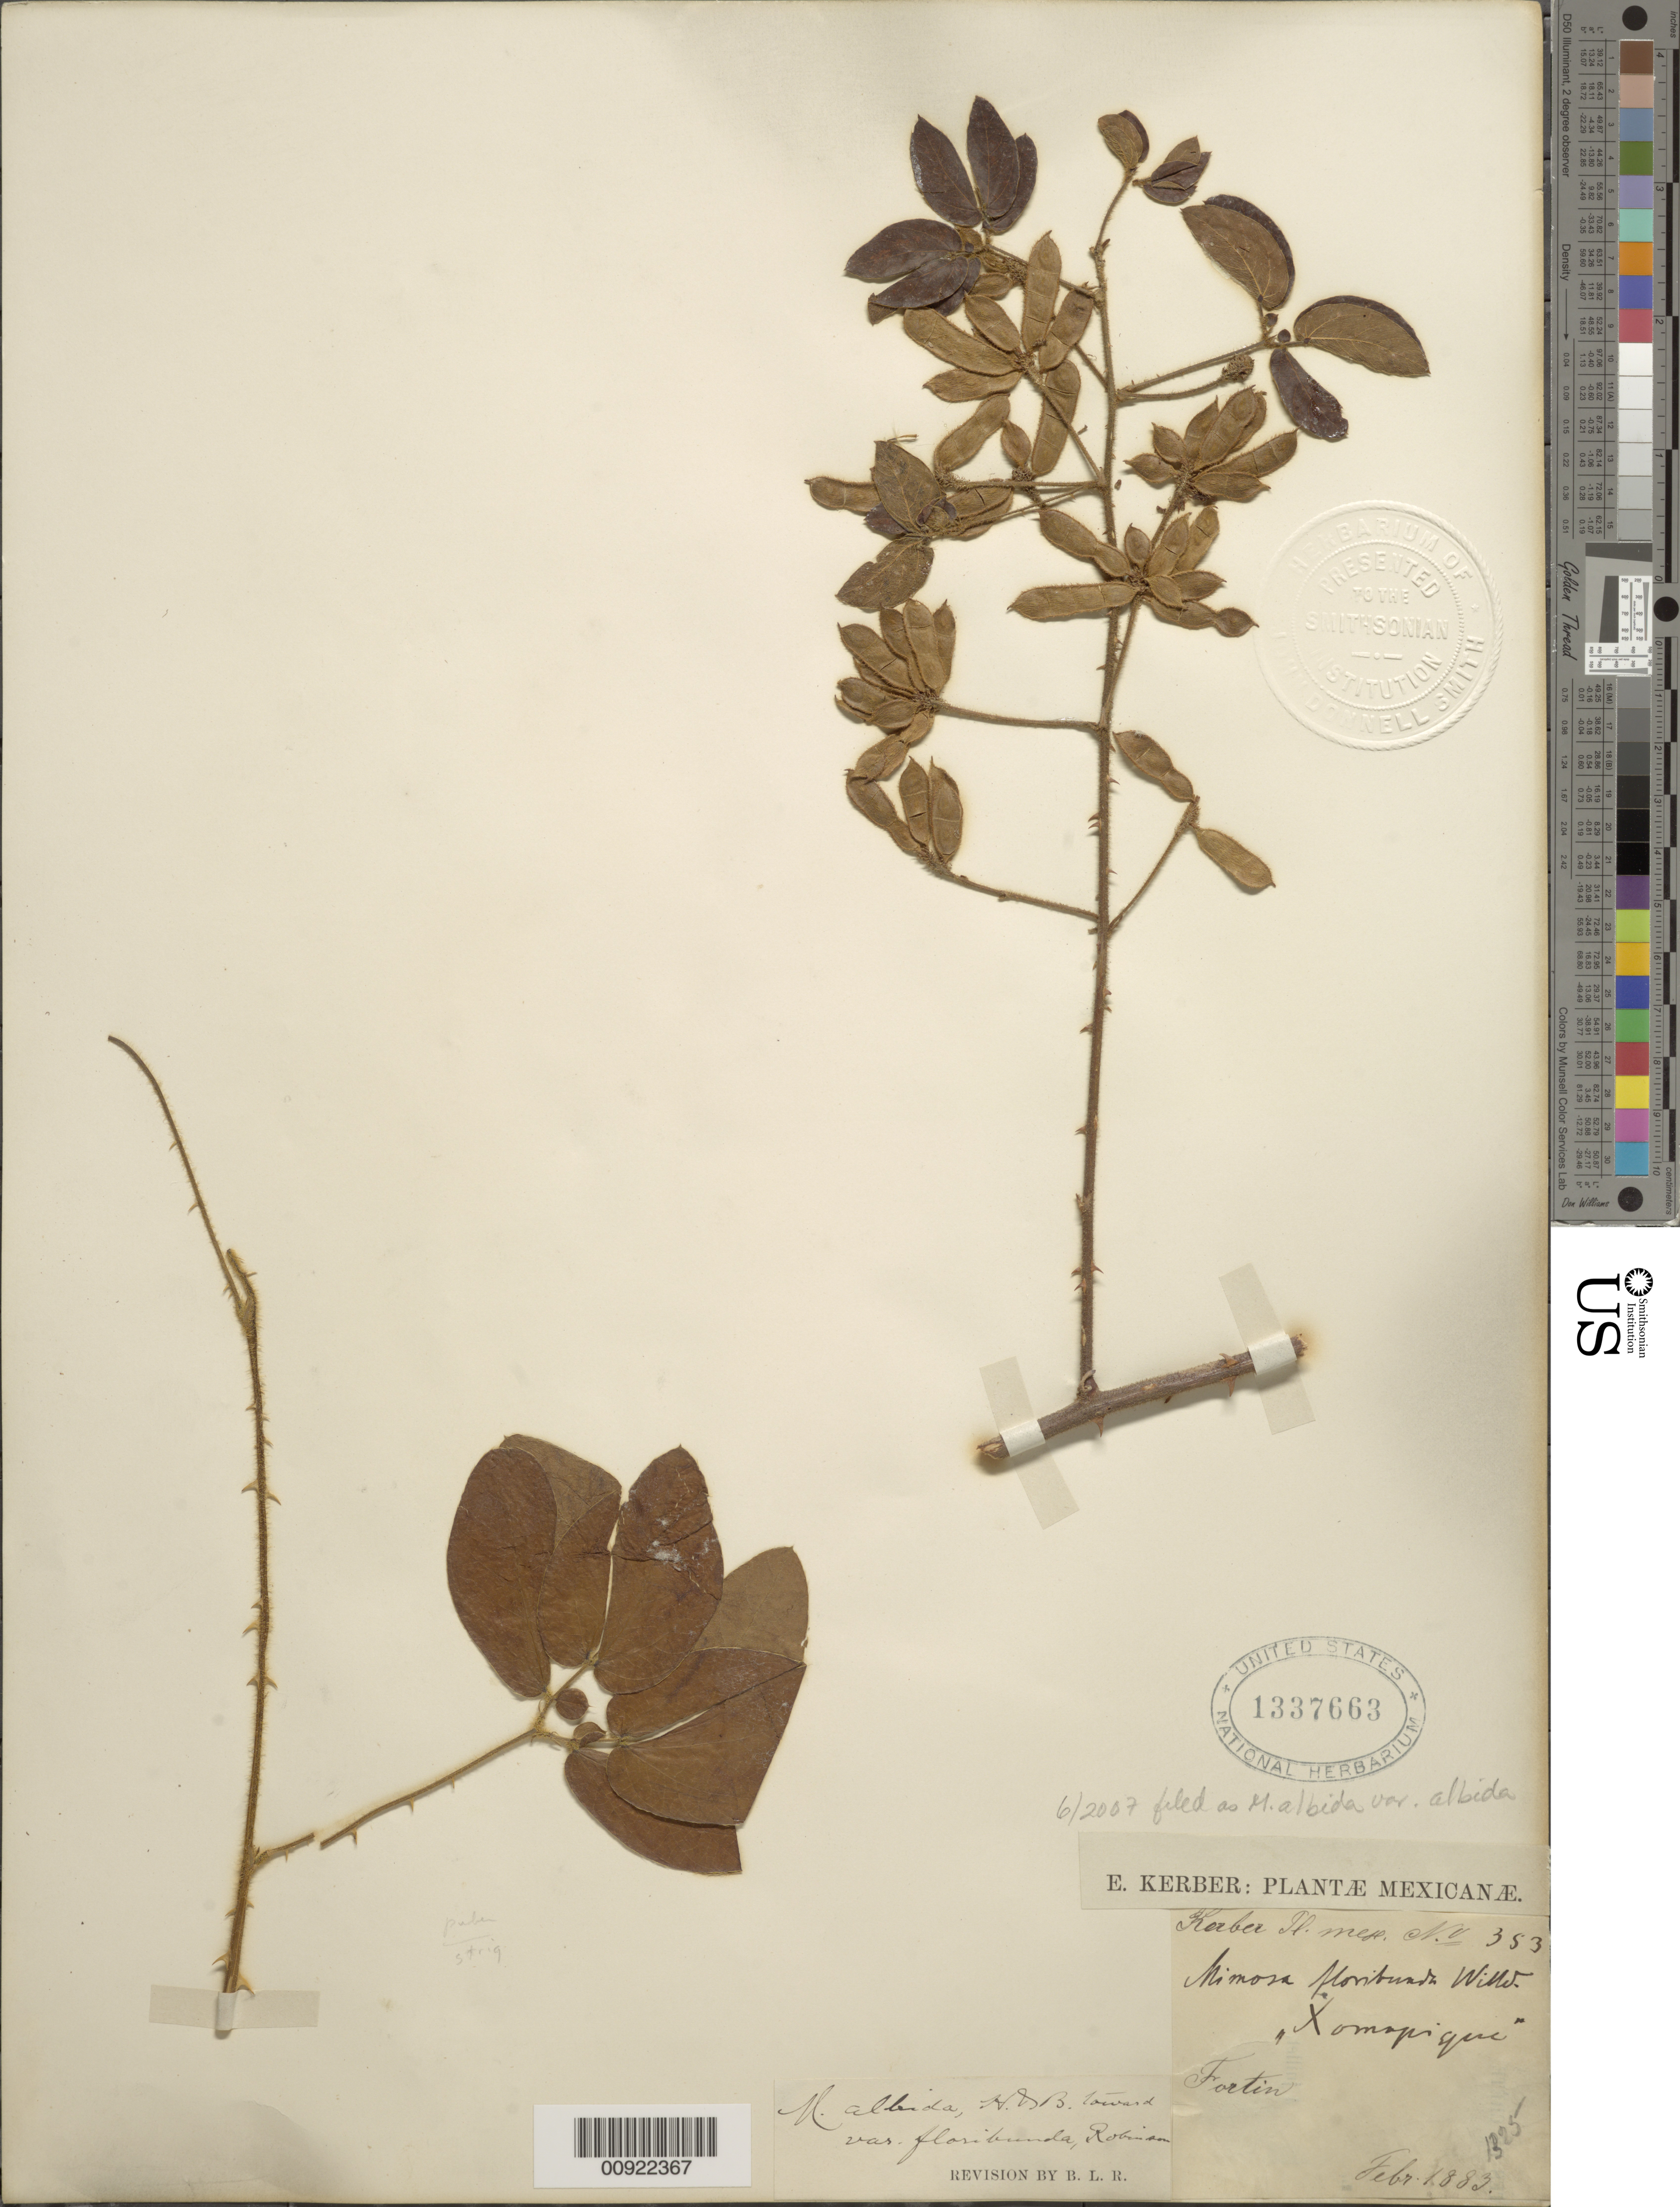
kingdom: Plantae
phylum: Tracheophyta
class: Magnoliopsida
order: Fabales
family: Fabaceae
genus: Mimosa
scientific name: Mimosa albida var. albida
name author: Humb. & Bonpl. ex Willd.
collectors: E. Kerber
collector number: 353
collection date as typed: Feb 1883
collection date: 1883-02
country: Mexico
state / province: Veracruz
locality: Fortin.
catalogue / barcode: US 1337663